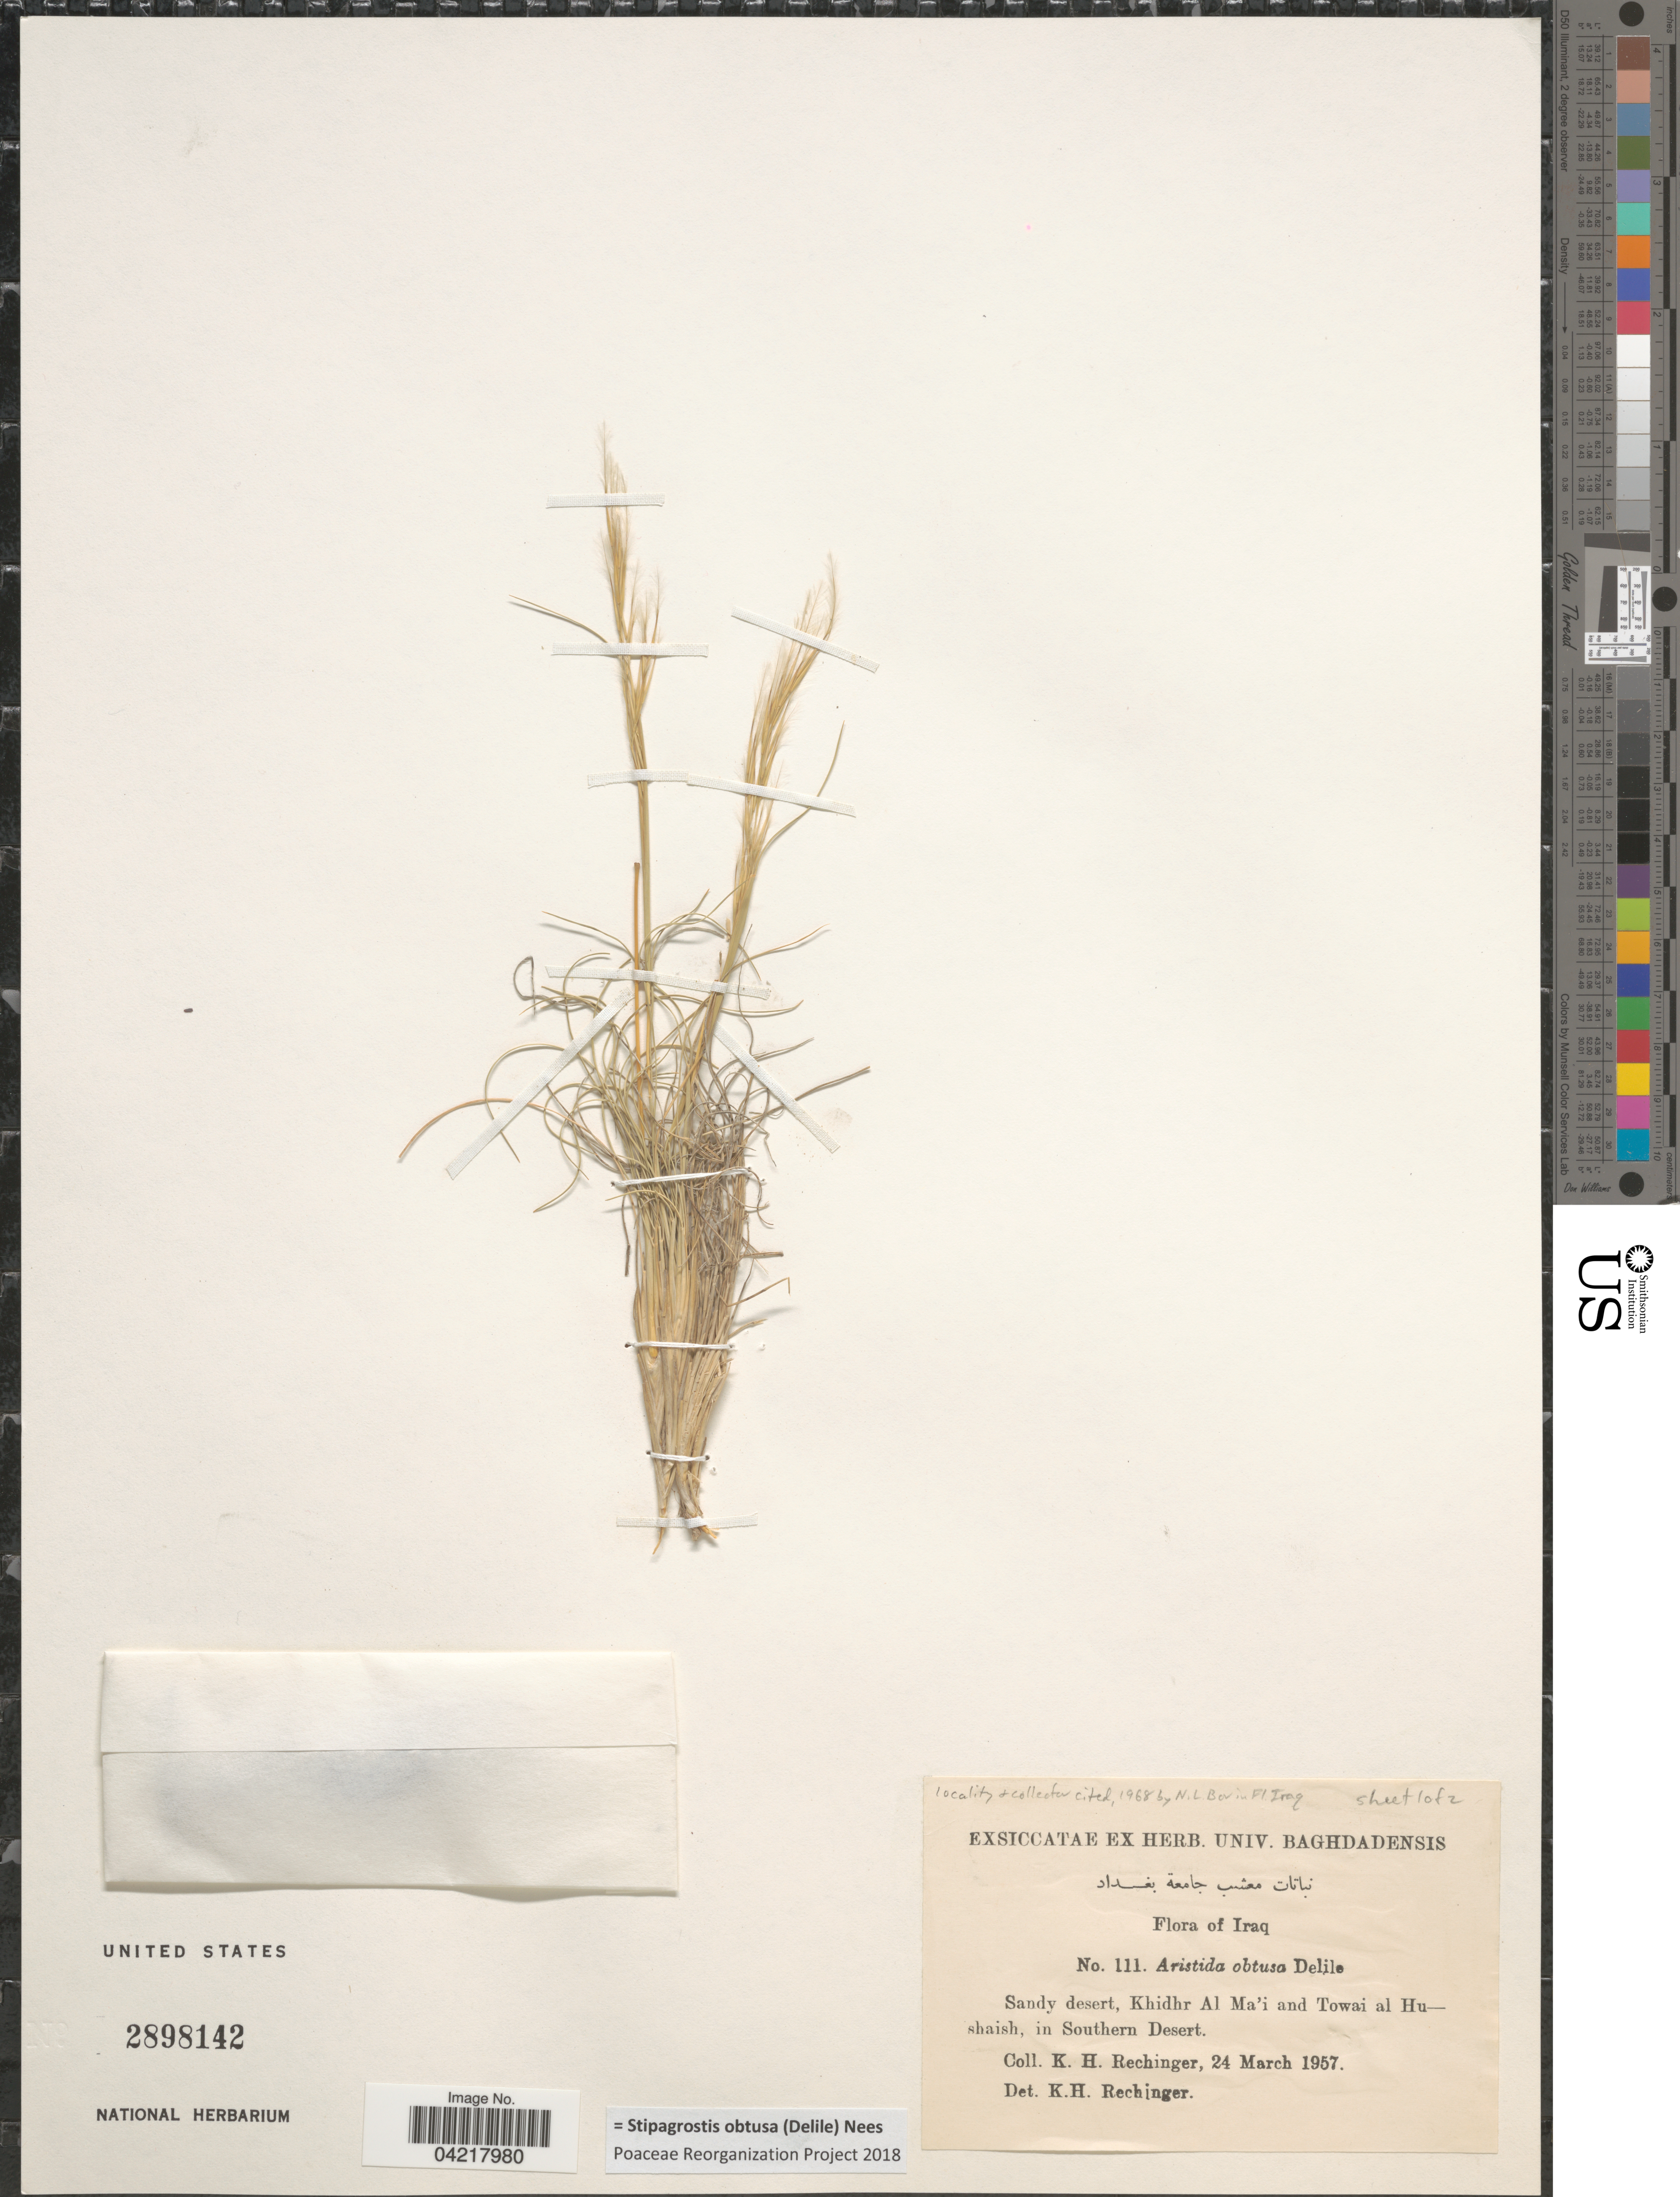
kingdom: Plantae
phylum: Tracheophyta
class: Liliopsida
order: Poales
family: Poaceae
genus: Stipagrostis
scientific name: Stipagrostis obtusa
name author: (Delile) Nees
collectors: K. H. Rechinger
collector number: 111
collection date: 1957-03-24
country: Iraq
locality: Sandy desert, Khidhr Al Ma'i and Towai al Hushaish, in Southern Desert.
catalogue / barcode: US 2898142